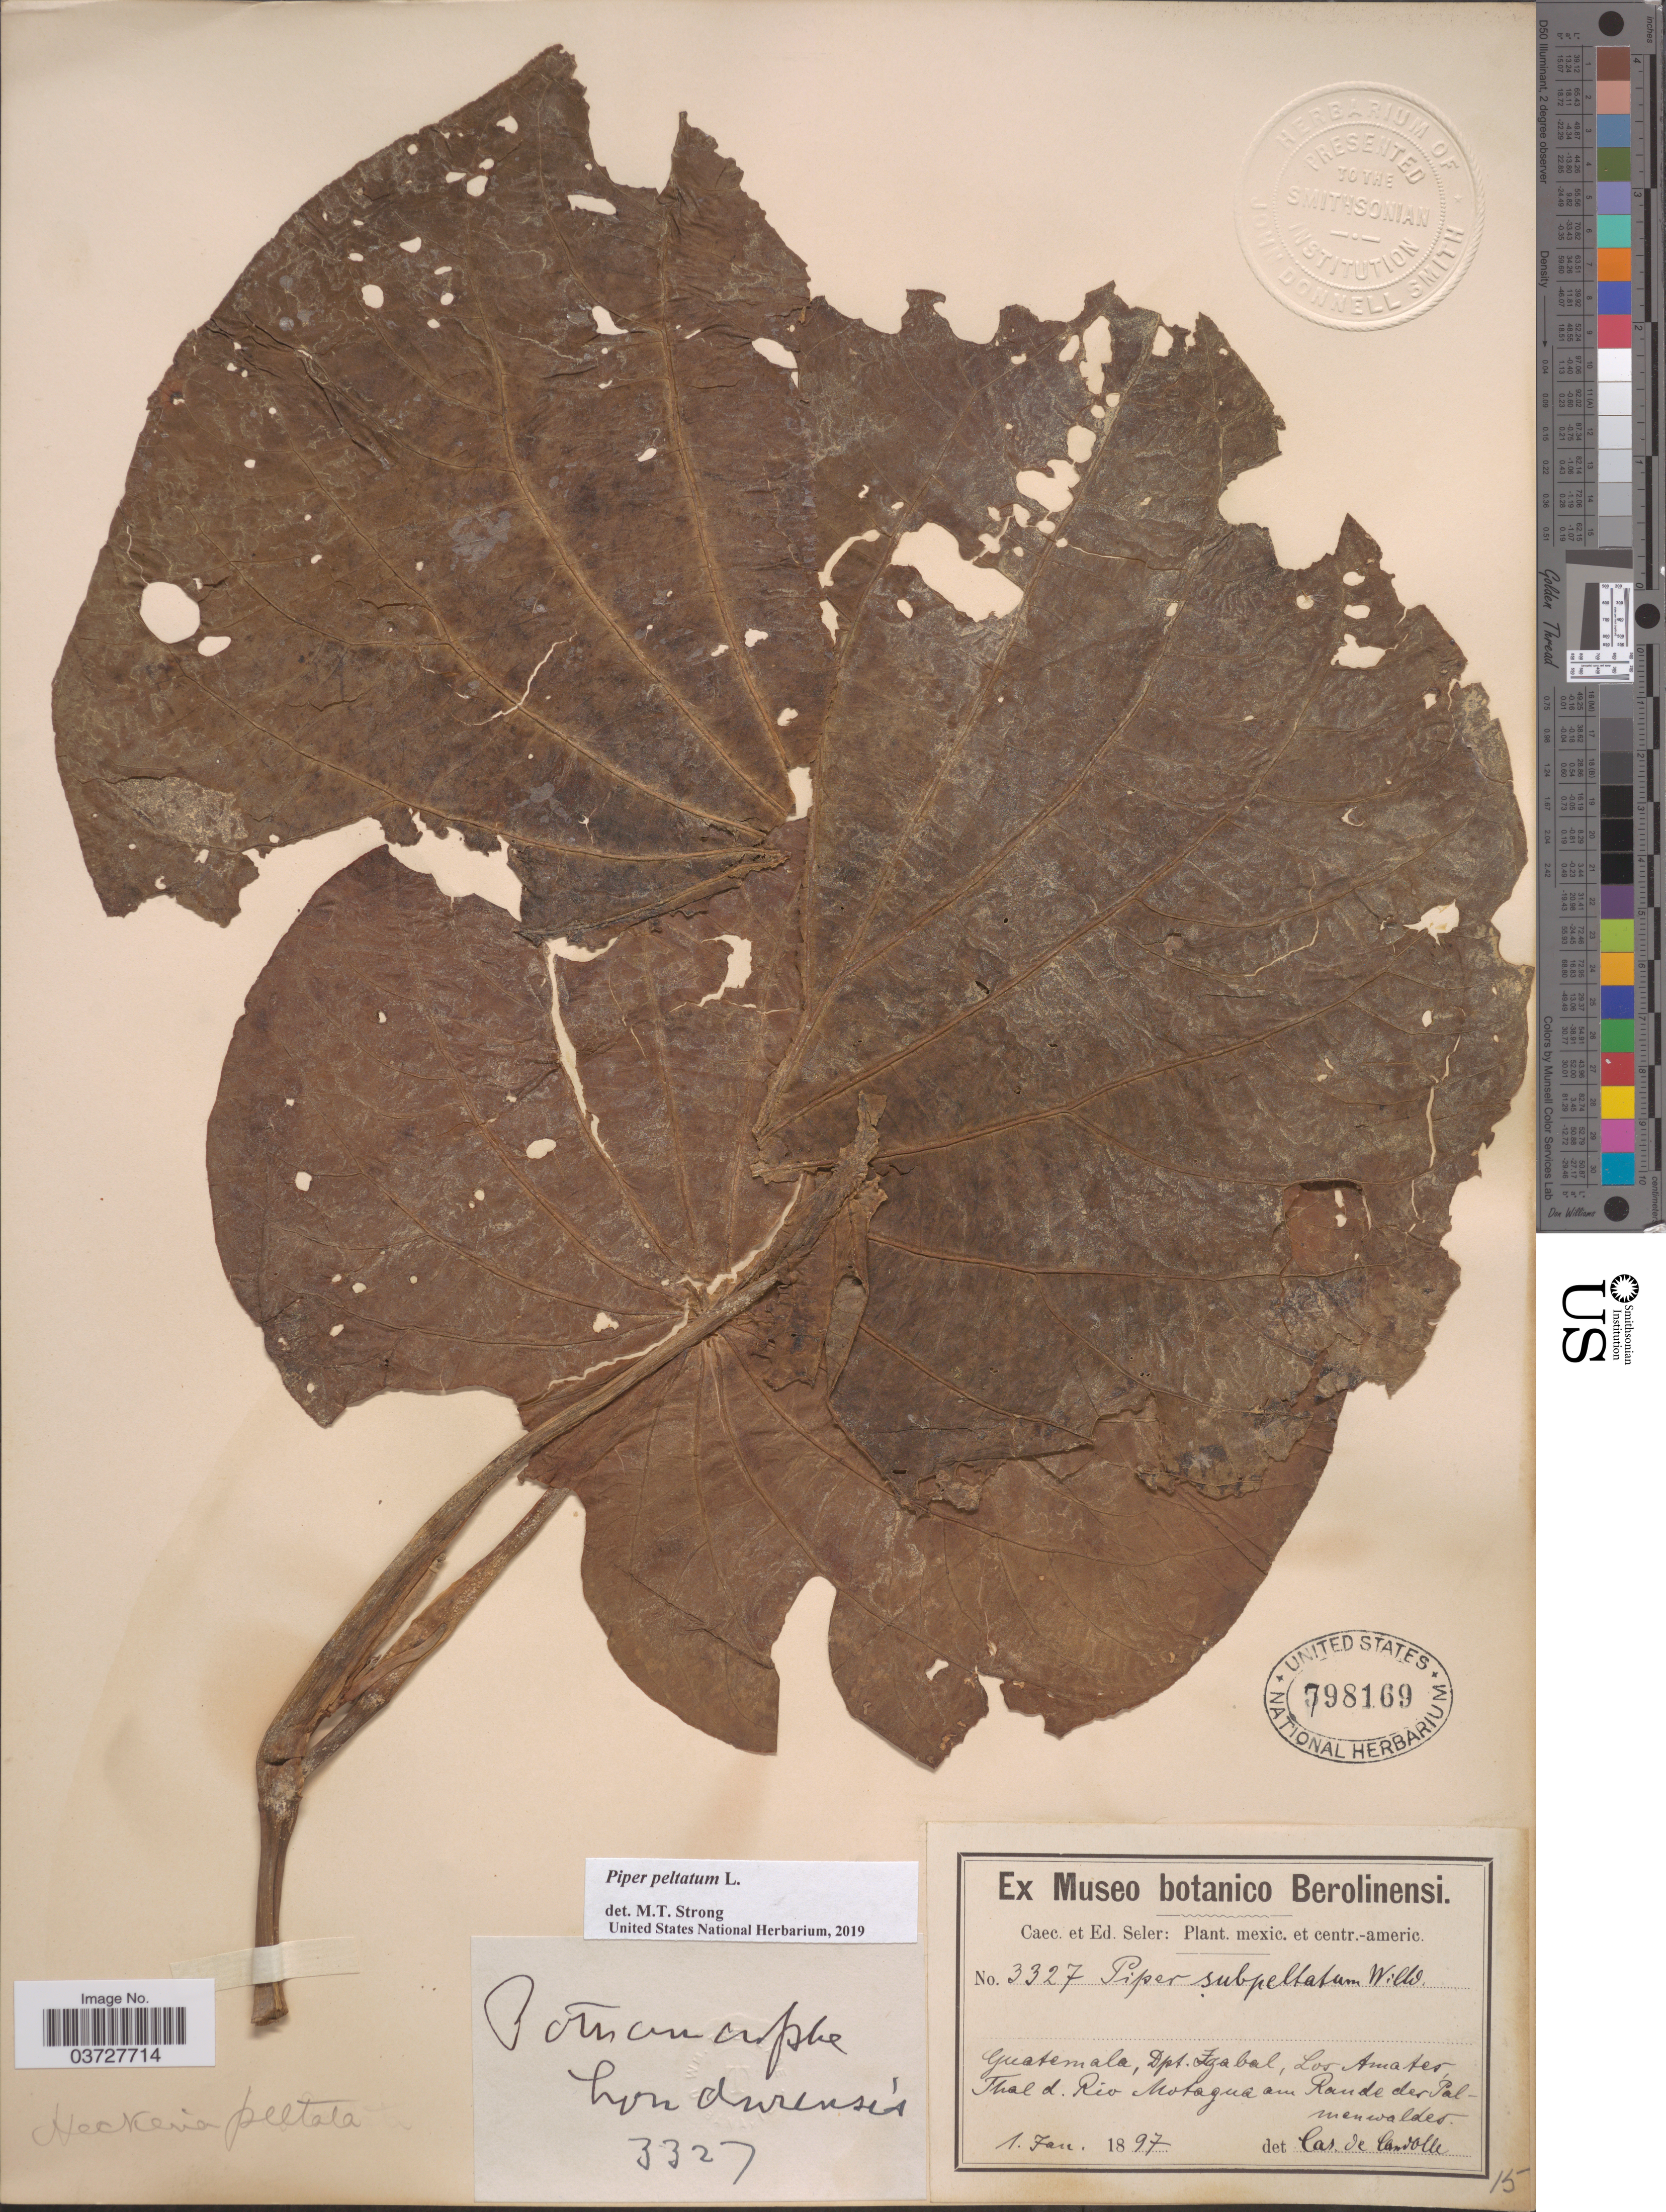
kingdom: Plantae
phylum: Tracheophyta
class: Magnoliopsida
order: Piperales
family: Piperaceae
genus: Piper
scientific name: Piper peltatum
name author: L.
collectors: ex Caec. et Ed Seler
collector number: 3327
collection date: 1897-01-01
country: Guatemala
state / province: Izabal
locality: Dpt. Izabal, Los Amates, Thal d. Rio Motagua am Rande des Palmen-Waldes.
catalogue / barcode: US 798169